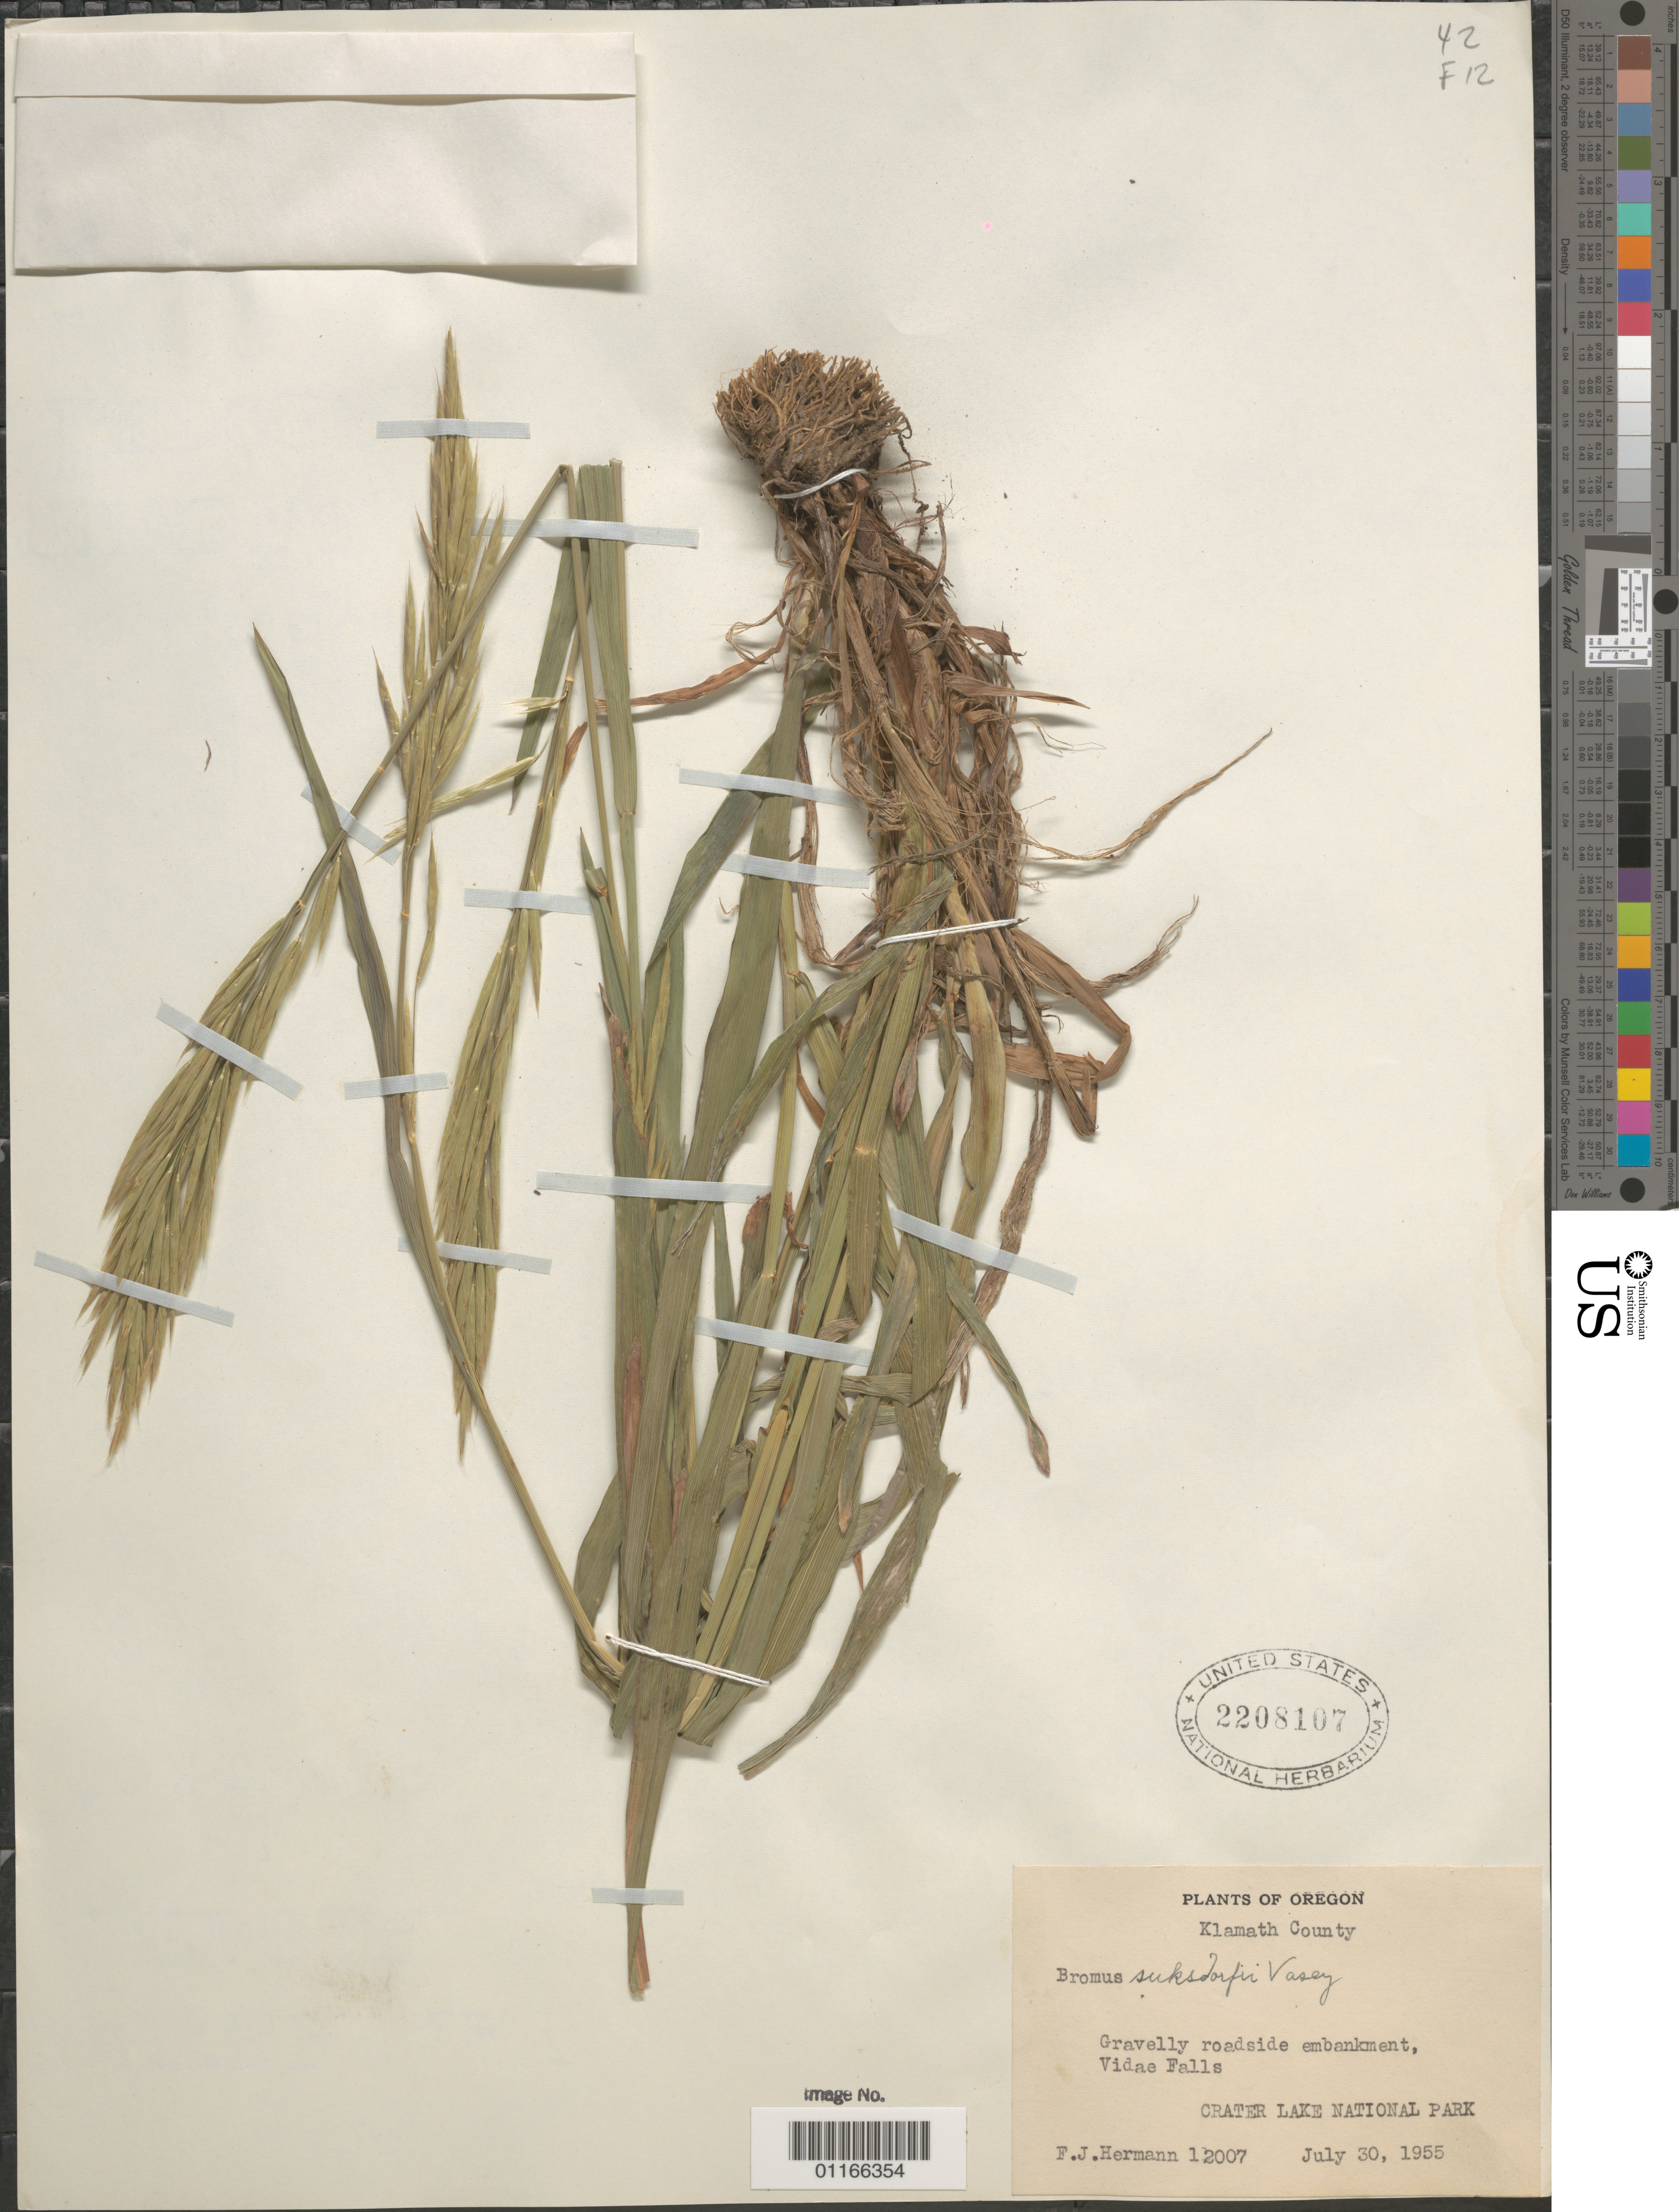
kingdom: Plantae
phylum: Tracheophyta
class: Liliopsida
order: Poales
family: Poaceae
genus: Bromus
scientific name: Bromus suksdorfii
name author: Vasey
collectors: F. J. Hermann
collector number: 12007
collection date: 1955-07-30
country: United States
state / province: Oregon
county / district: Klamath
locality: Vidae Falls. Crater Lake National Park.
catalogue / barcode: US 2208107